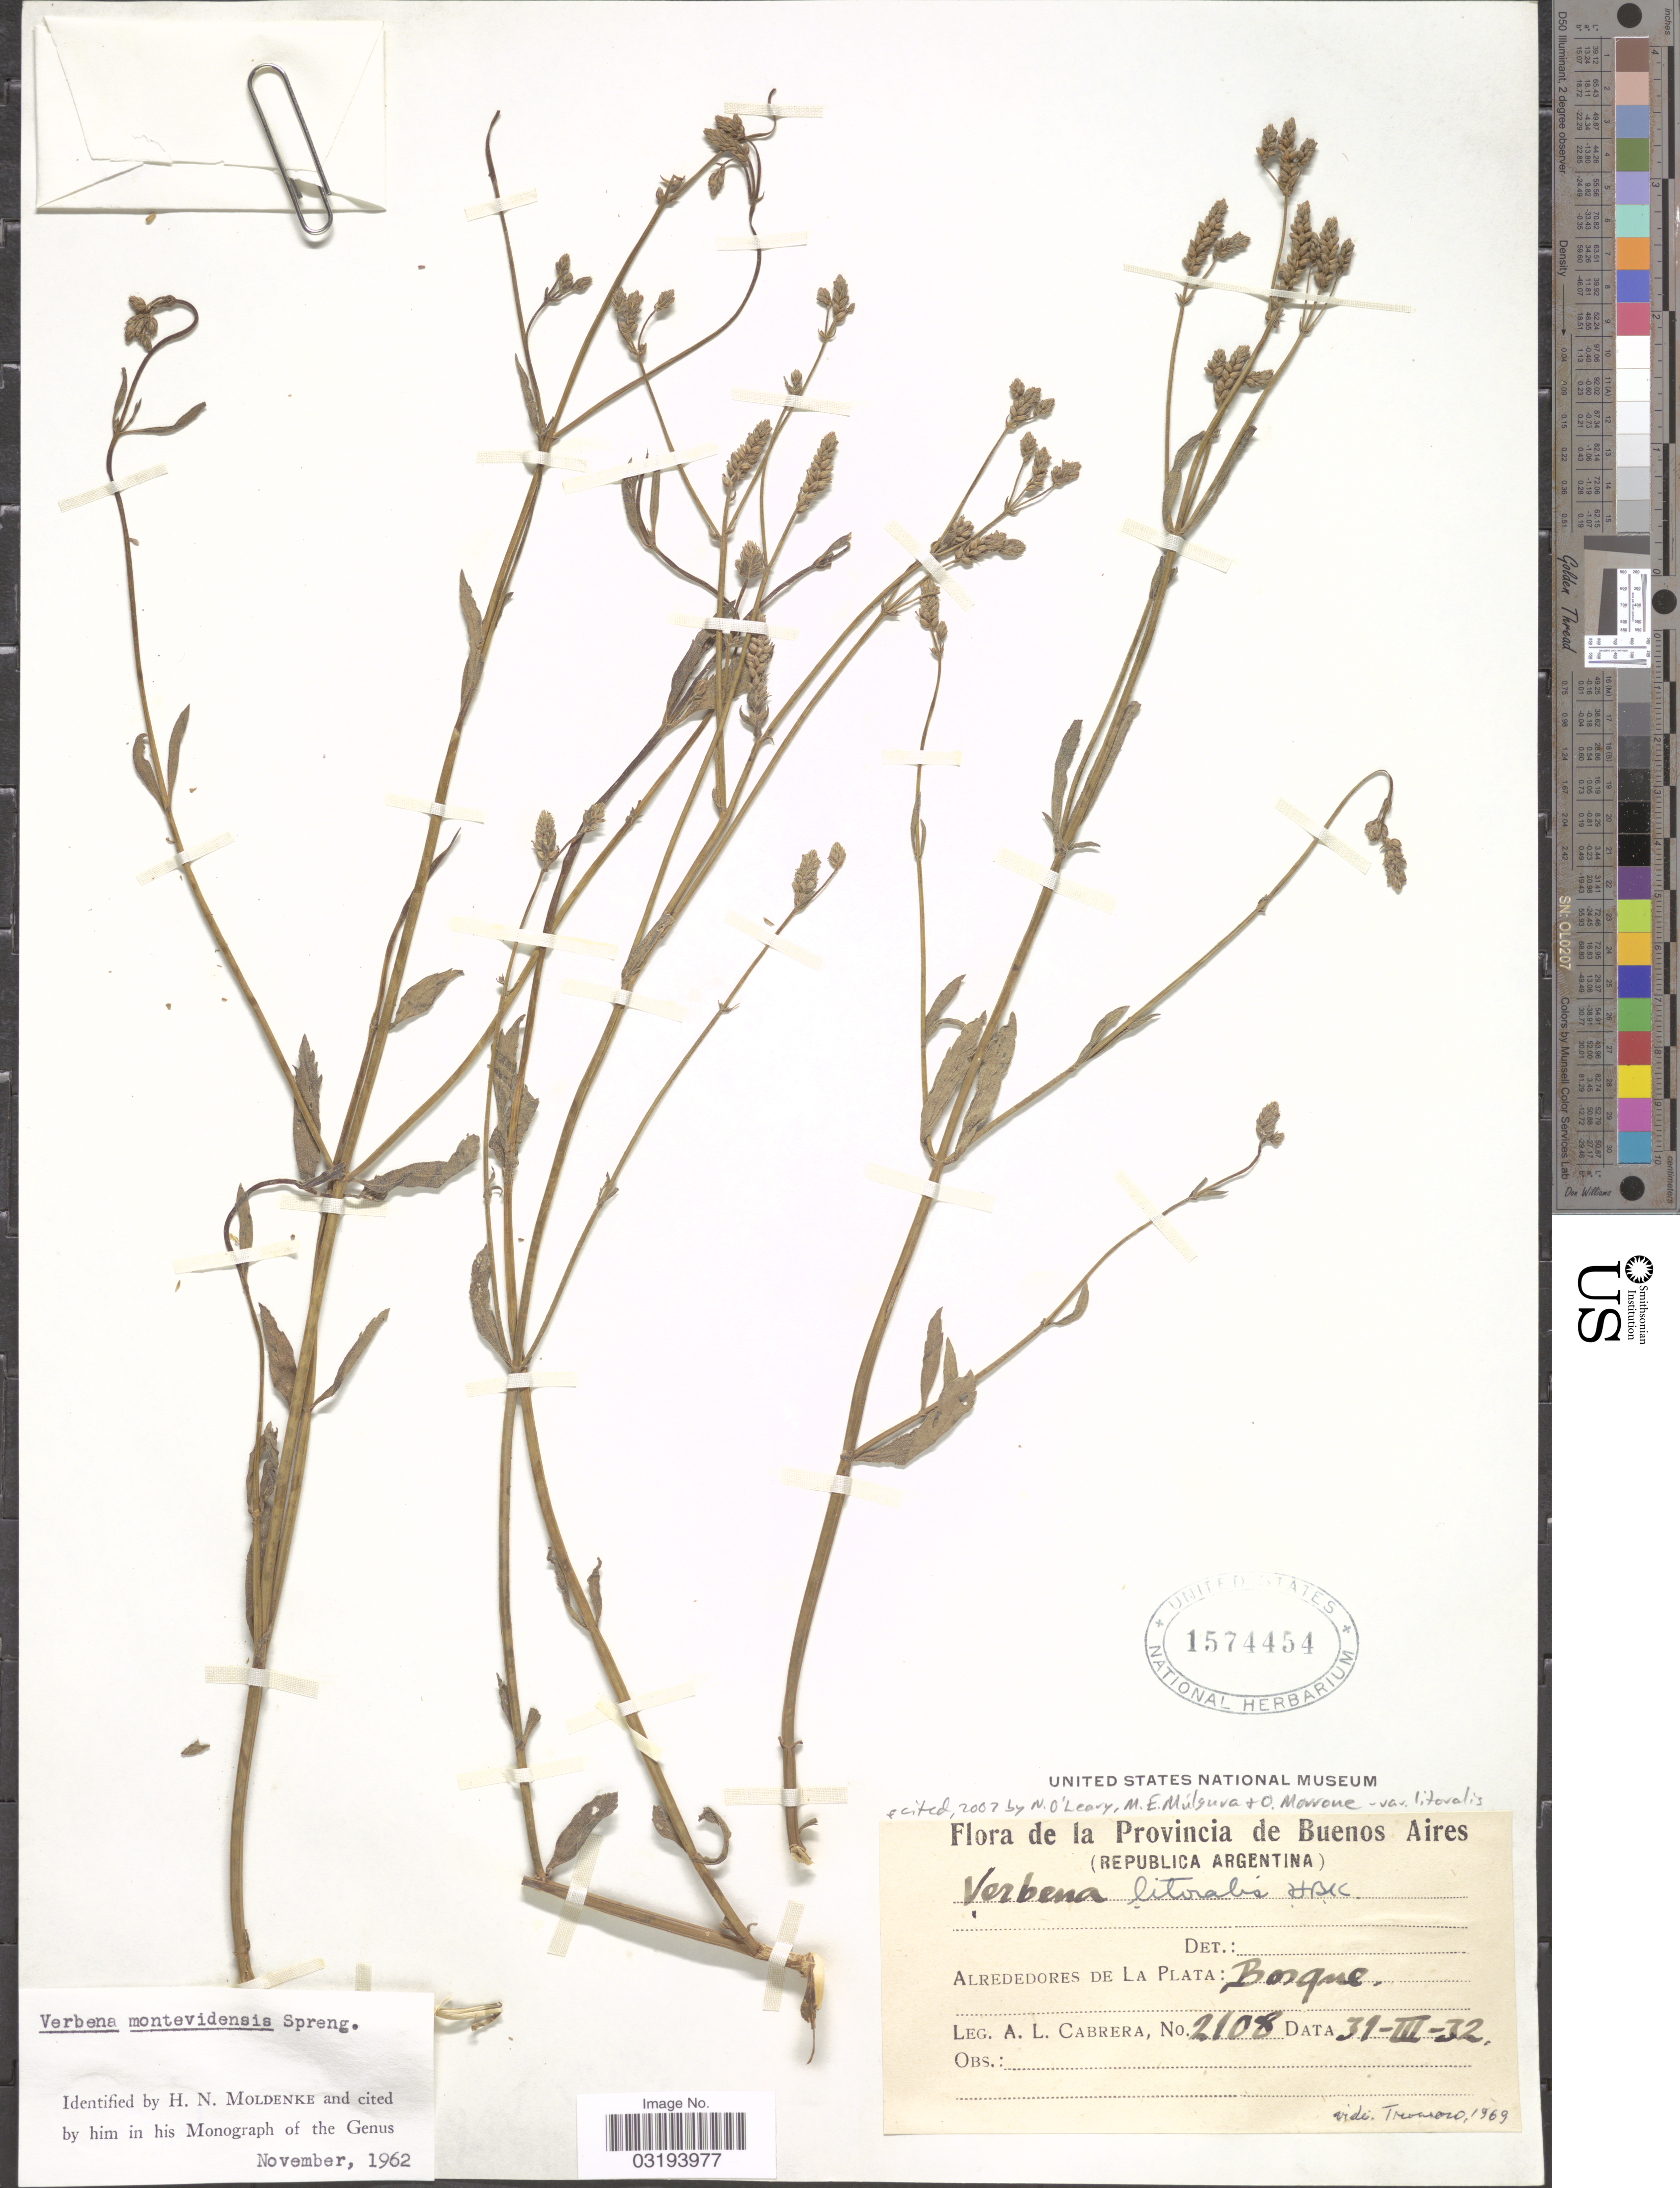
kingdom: Plantae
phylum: Tracheophyta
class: Magnoliopsida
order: Lamiales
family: Verbenaceae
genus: Verbena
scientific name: Verbena litoralis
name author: Kunth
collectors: A. L. Cabrera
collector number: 2108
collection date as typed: Transcribed d/m/y: 31/3/32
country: Argentina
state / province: Buenos Aires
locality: Alrededores de La Plata: Bosque.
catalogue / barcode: US 1574454